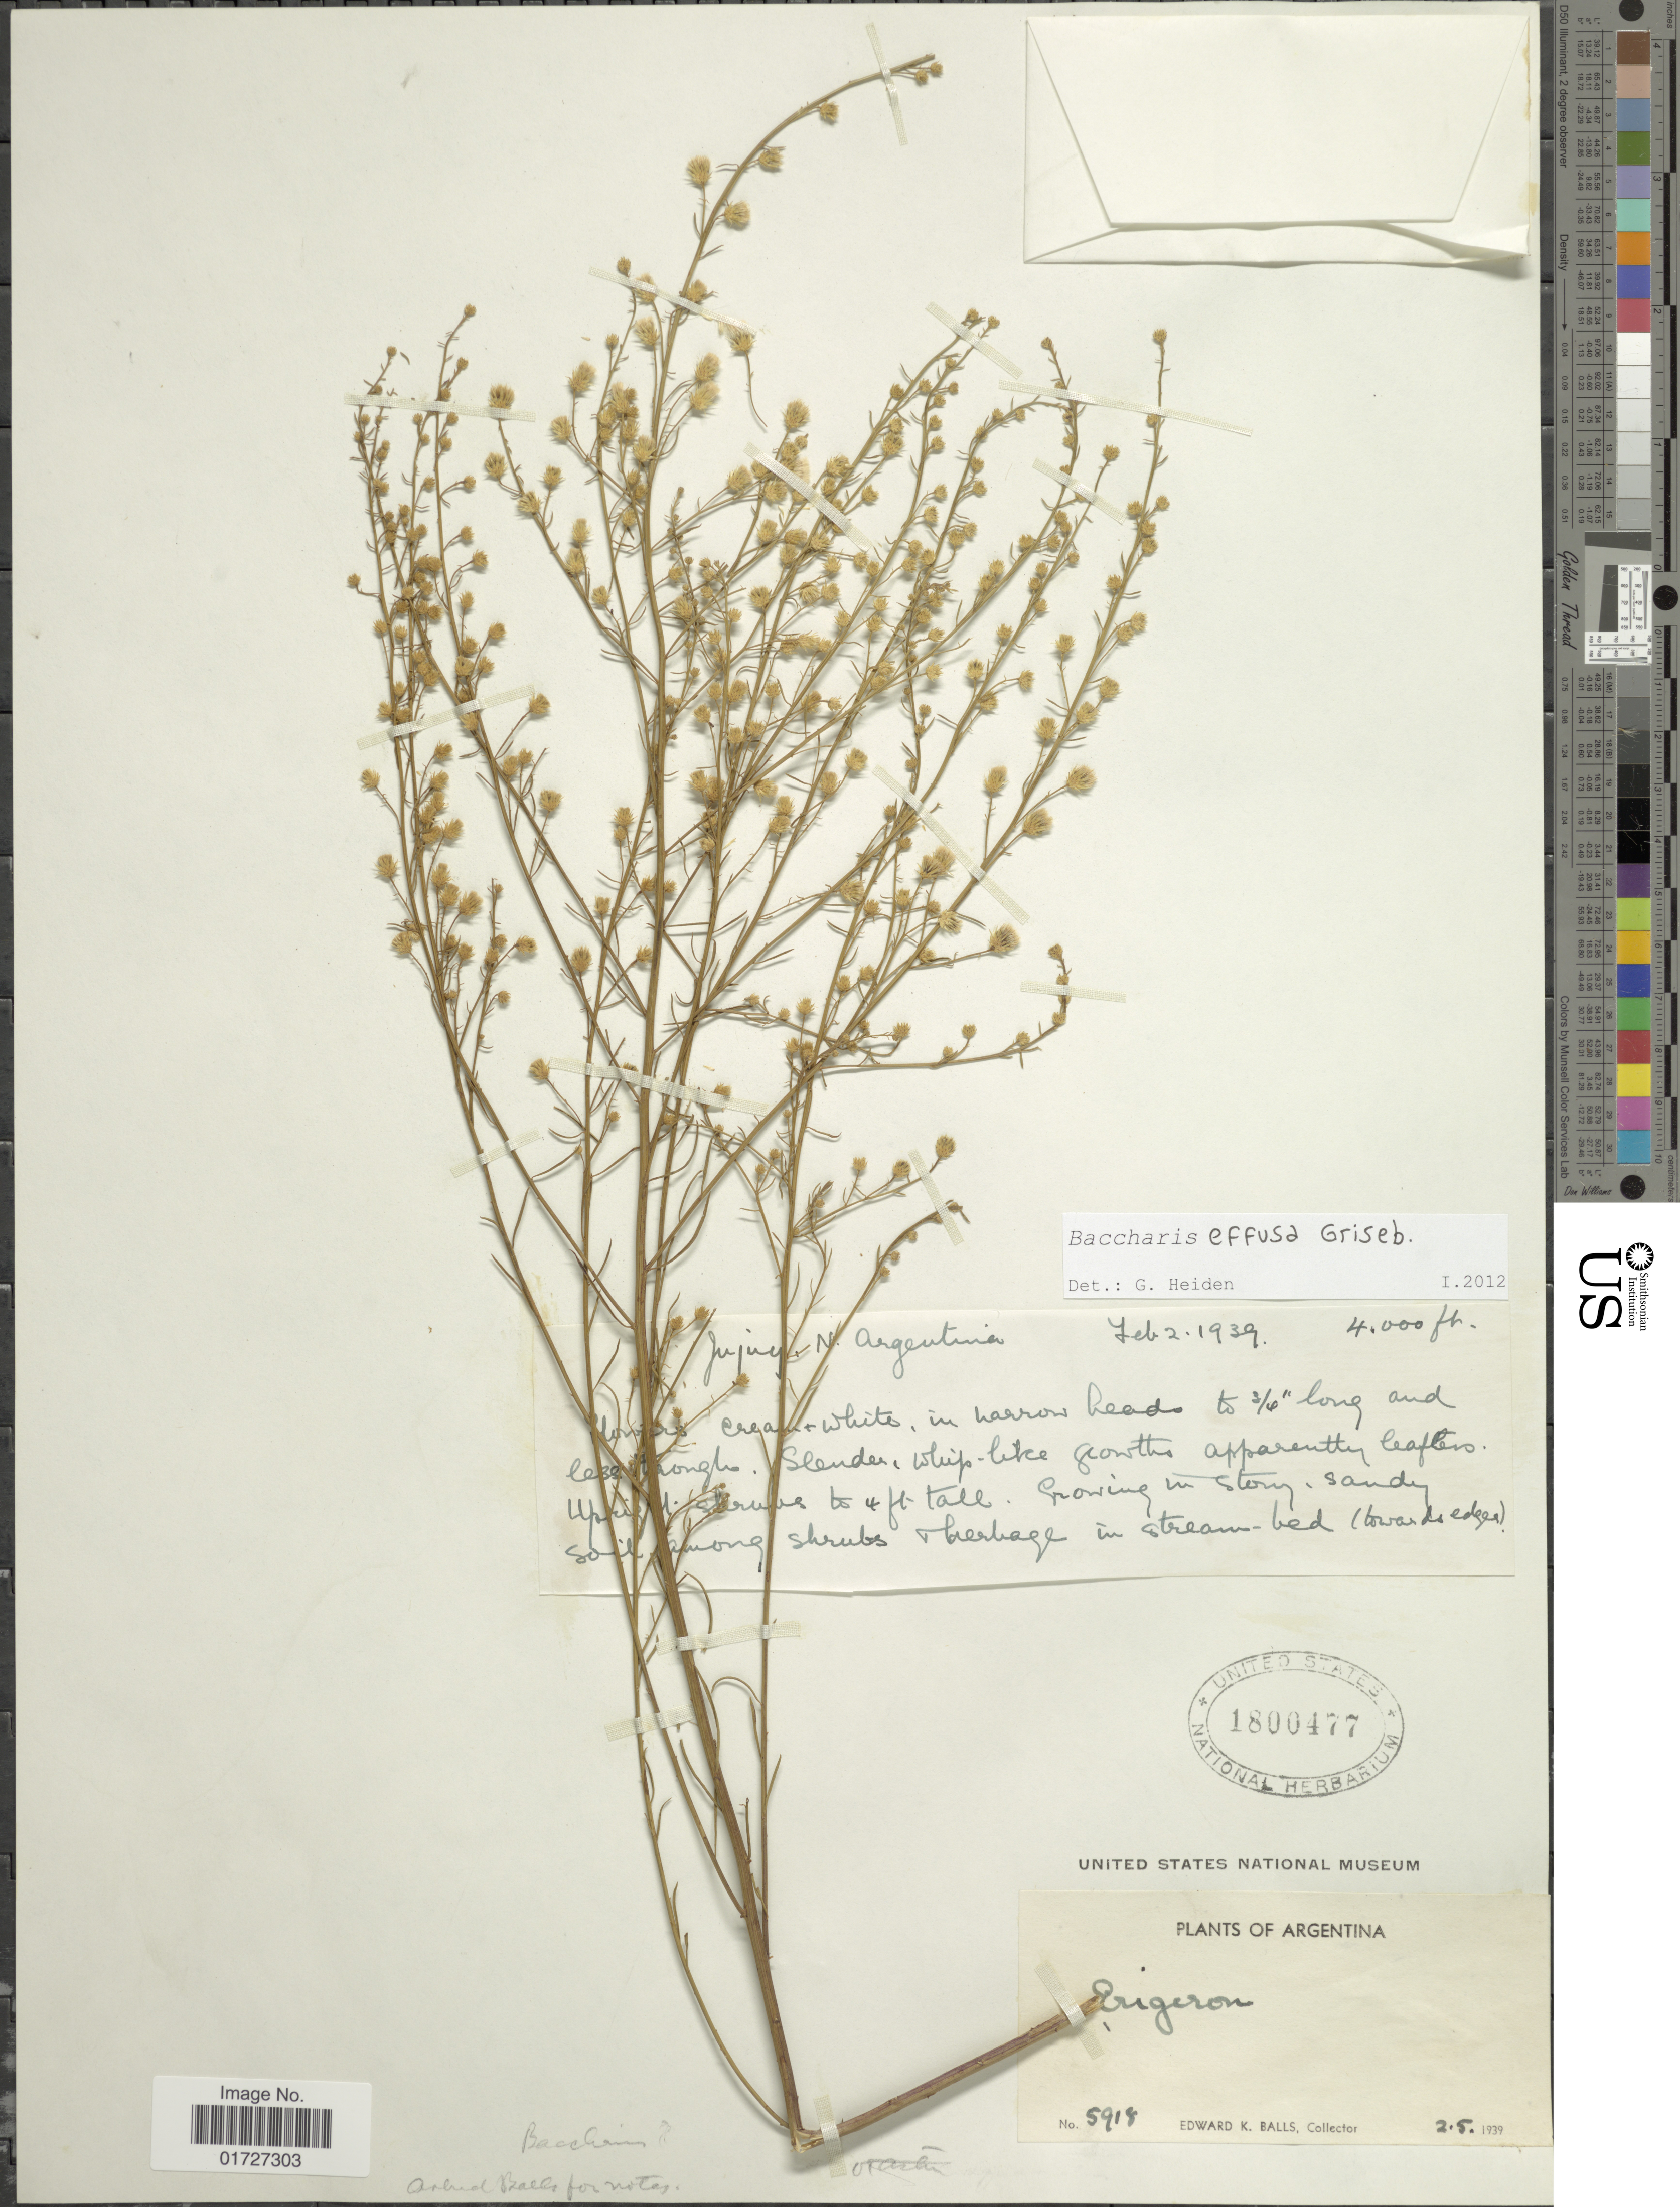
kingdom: Plantae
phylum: Tracheophyta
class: Magnoliopsida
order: Asterales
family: Asteraceae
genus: Baccharis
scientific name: Baccharis effusa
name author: Griseb.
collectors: E. K. Balls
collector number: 5918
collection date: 1939-05-02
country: Argentina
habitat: Growing in stony, sandy soil among shrubs and herbage in stream-bed (towards edges).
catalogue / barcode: US 1800477